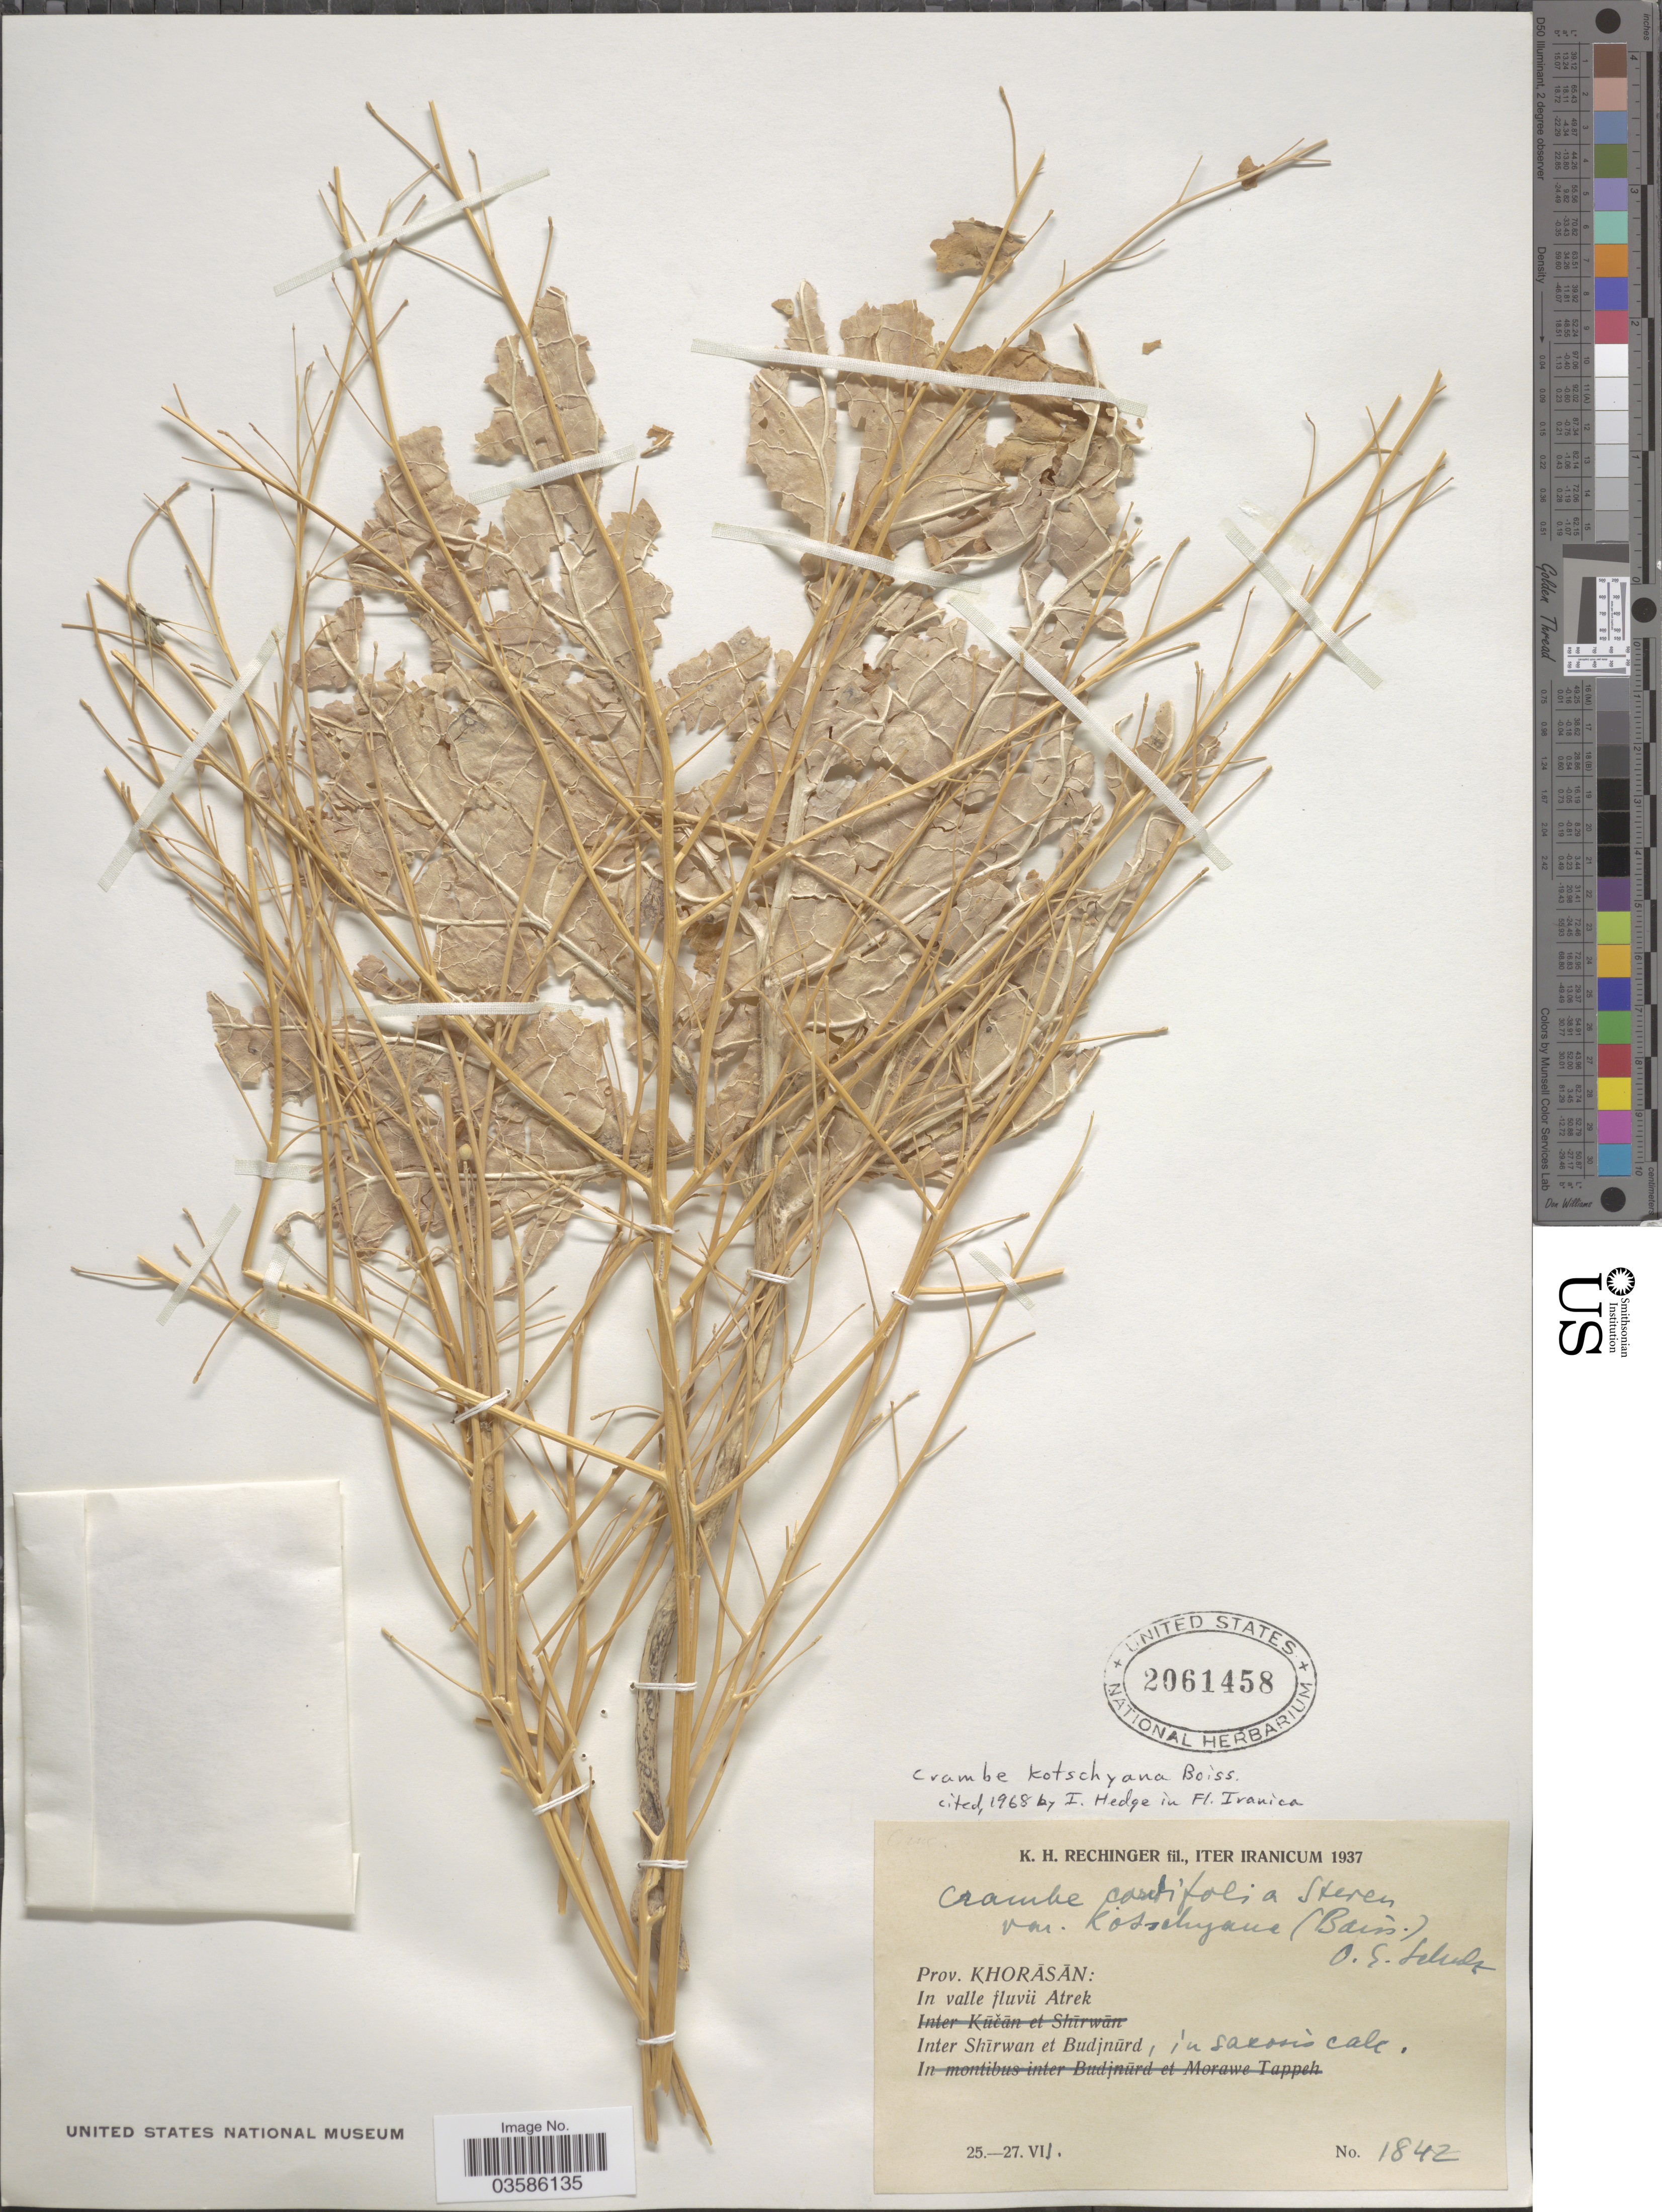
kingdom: Plantae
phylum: Tracheophyta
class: Magnoliopsida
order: Brassicales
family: Brassicaceae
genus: Crambe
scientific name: Crambe kotschyana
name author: Boiss.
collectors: K. H. Rechinger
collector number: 1842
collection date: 1937-07-25/1937-07-27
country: Iran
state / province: Khorasan [obsolete]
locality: Prov. Khorasan: In valle fluvii Atrek. Inter Shirwan et Budjnurd.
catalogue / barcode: US 2061458